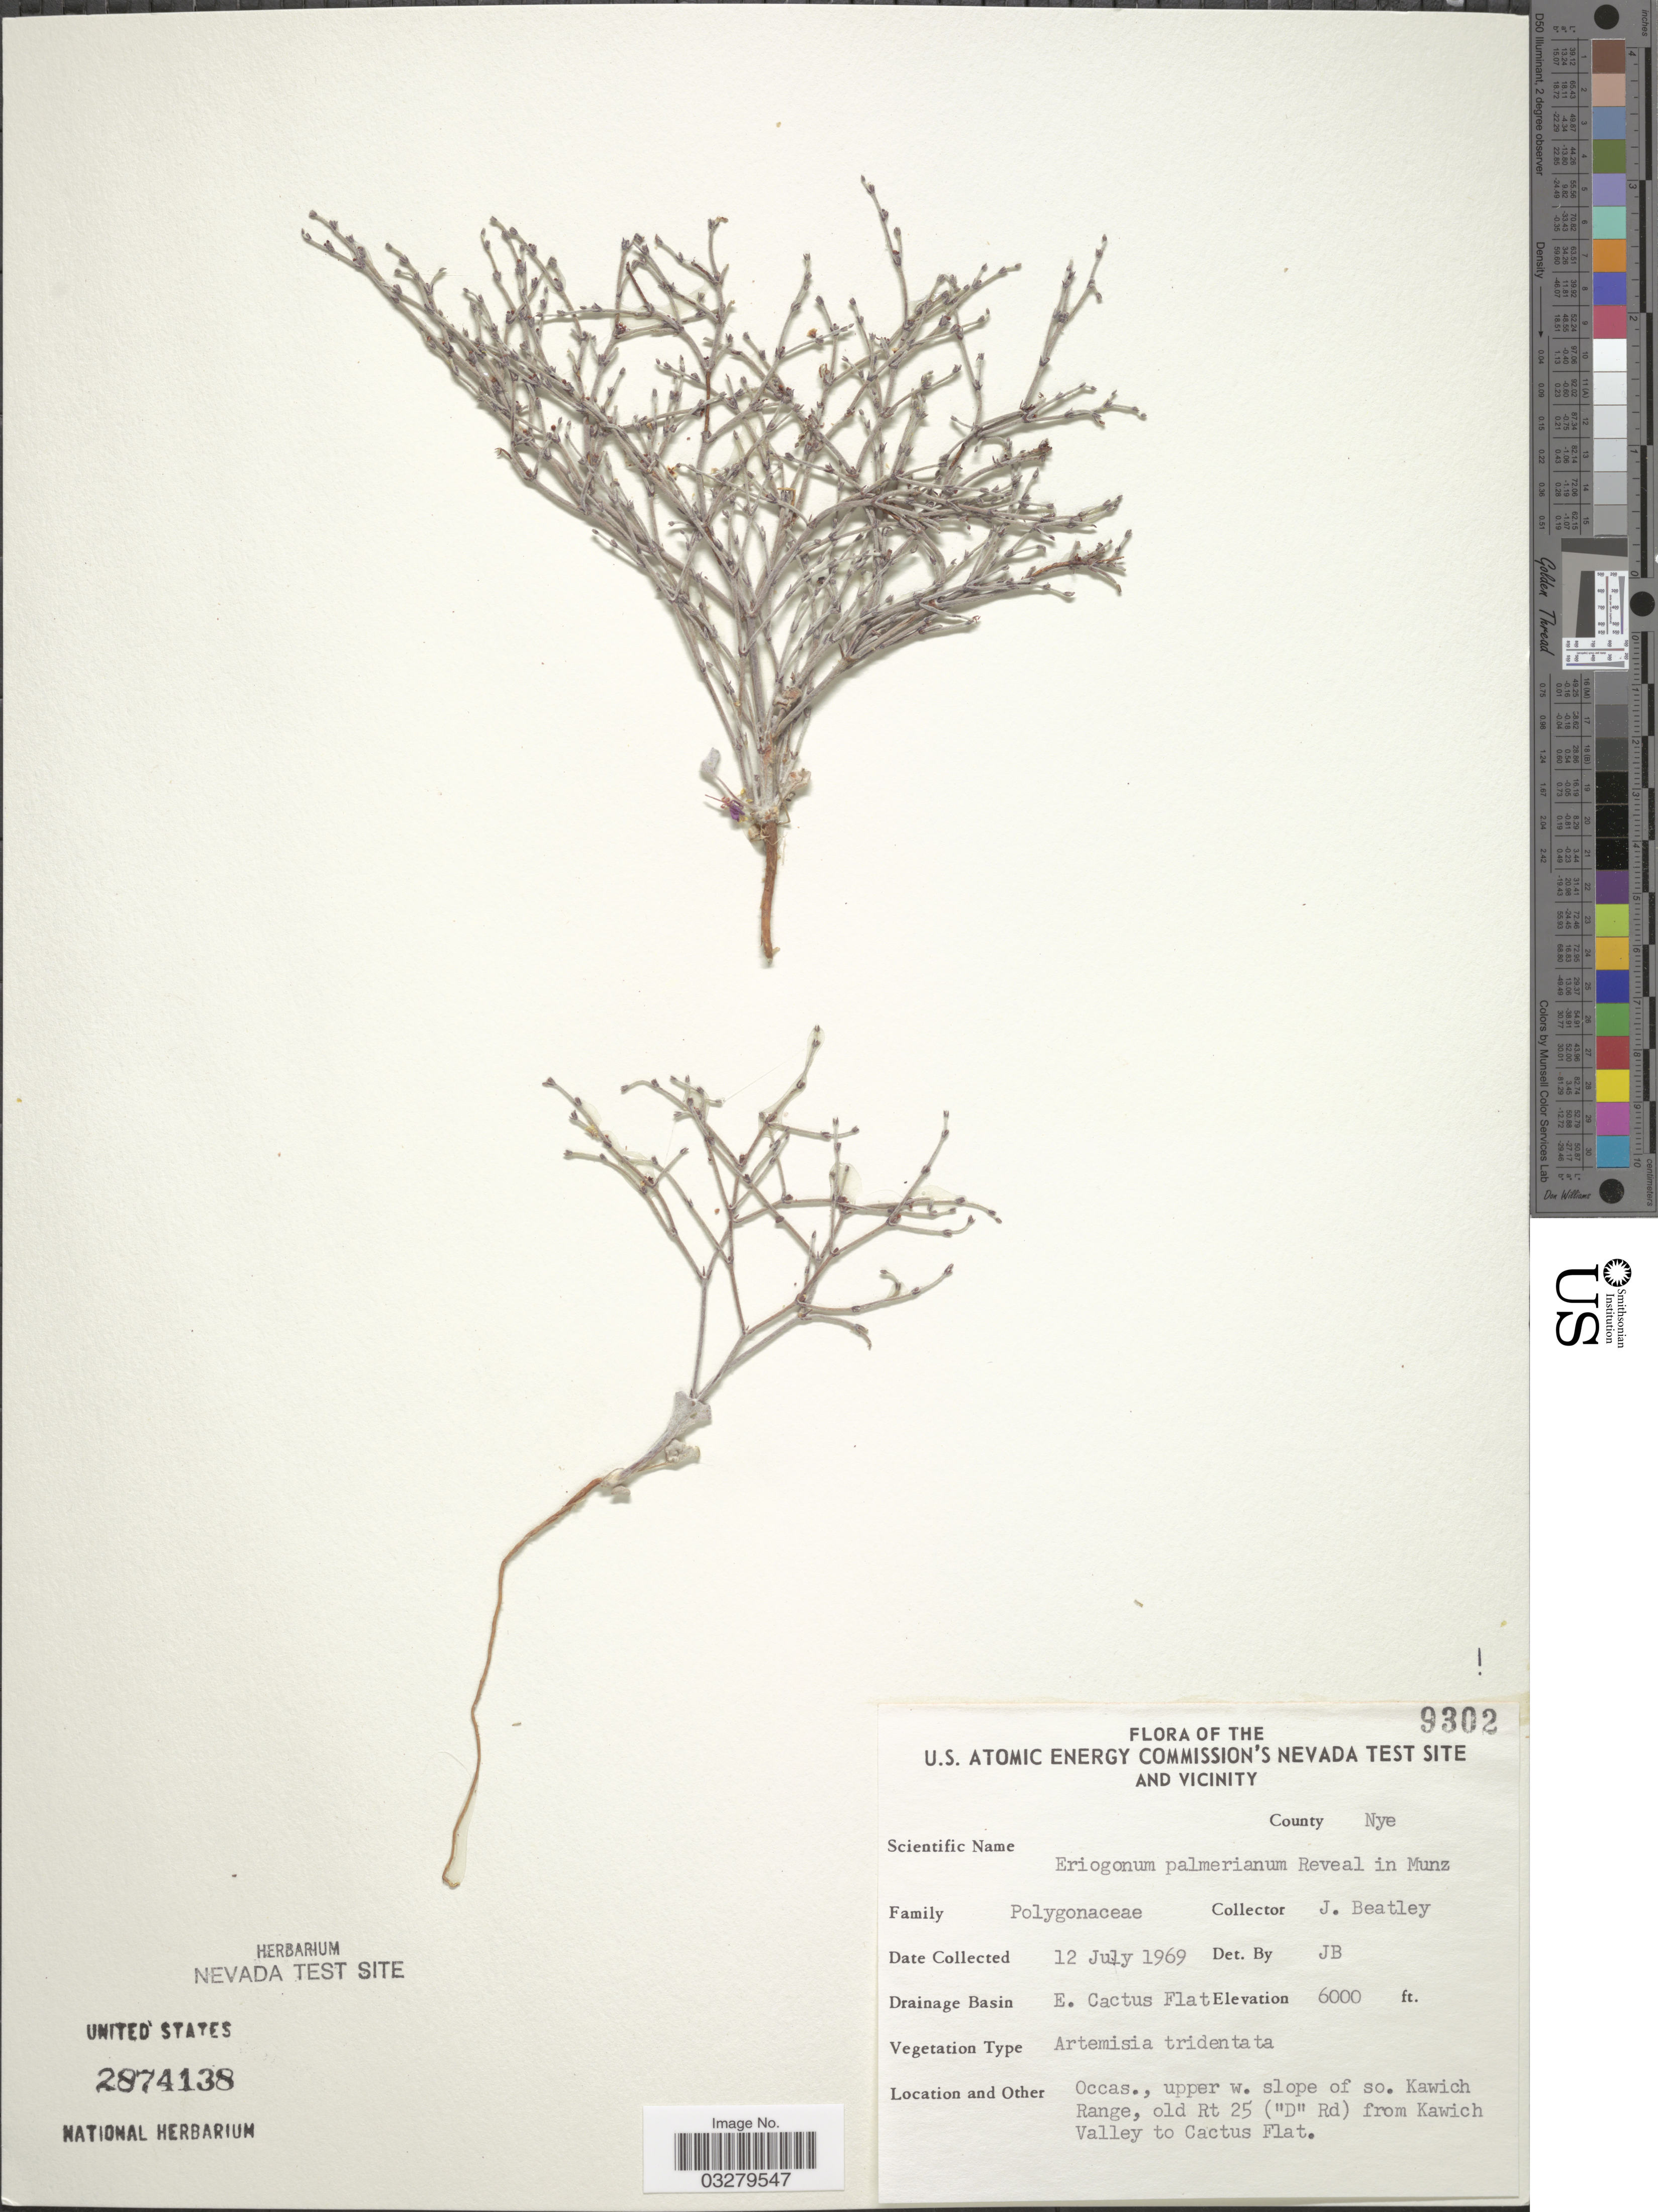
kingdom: Plantae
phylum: Tracheophyta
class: Magnoliopsida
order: Caryophyllales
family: Polygonaceae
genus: Eriogonum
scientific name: Eriogonum palmerianum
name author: Reveal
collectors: J. C. Beatley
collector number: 9302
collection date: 1969-07-12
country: United States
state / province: Nevada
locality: U.S. Atomic Energy Commission's Nevada Test Site and Vicinity. County Nye. Drainage Basin E. Cactus Flat. Upper w. slope of so. Kawich Range, old Rt 25 ("D" Rd) from Kawich Valley to Cactus Flat.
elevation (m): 1829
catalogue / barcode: US 2874138